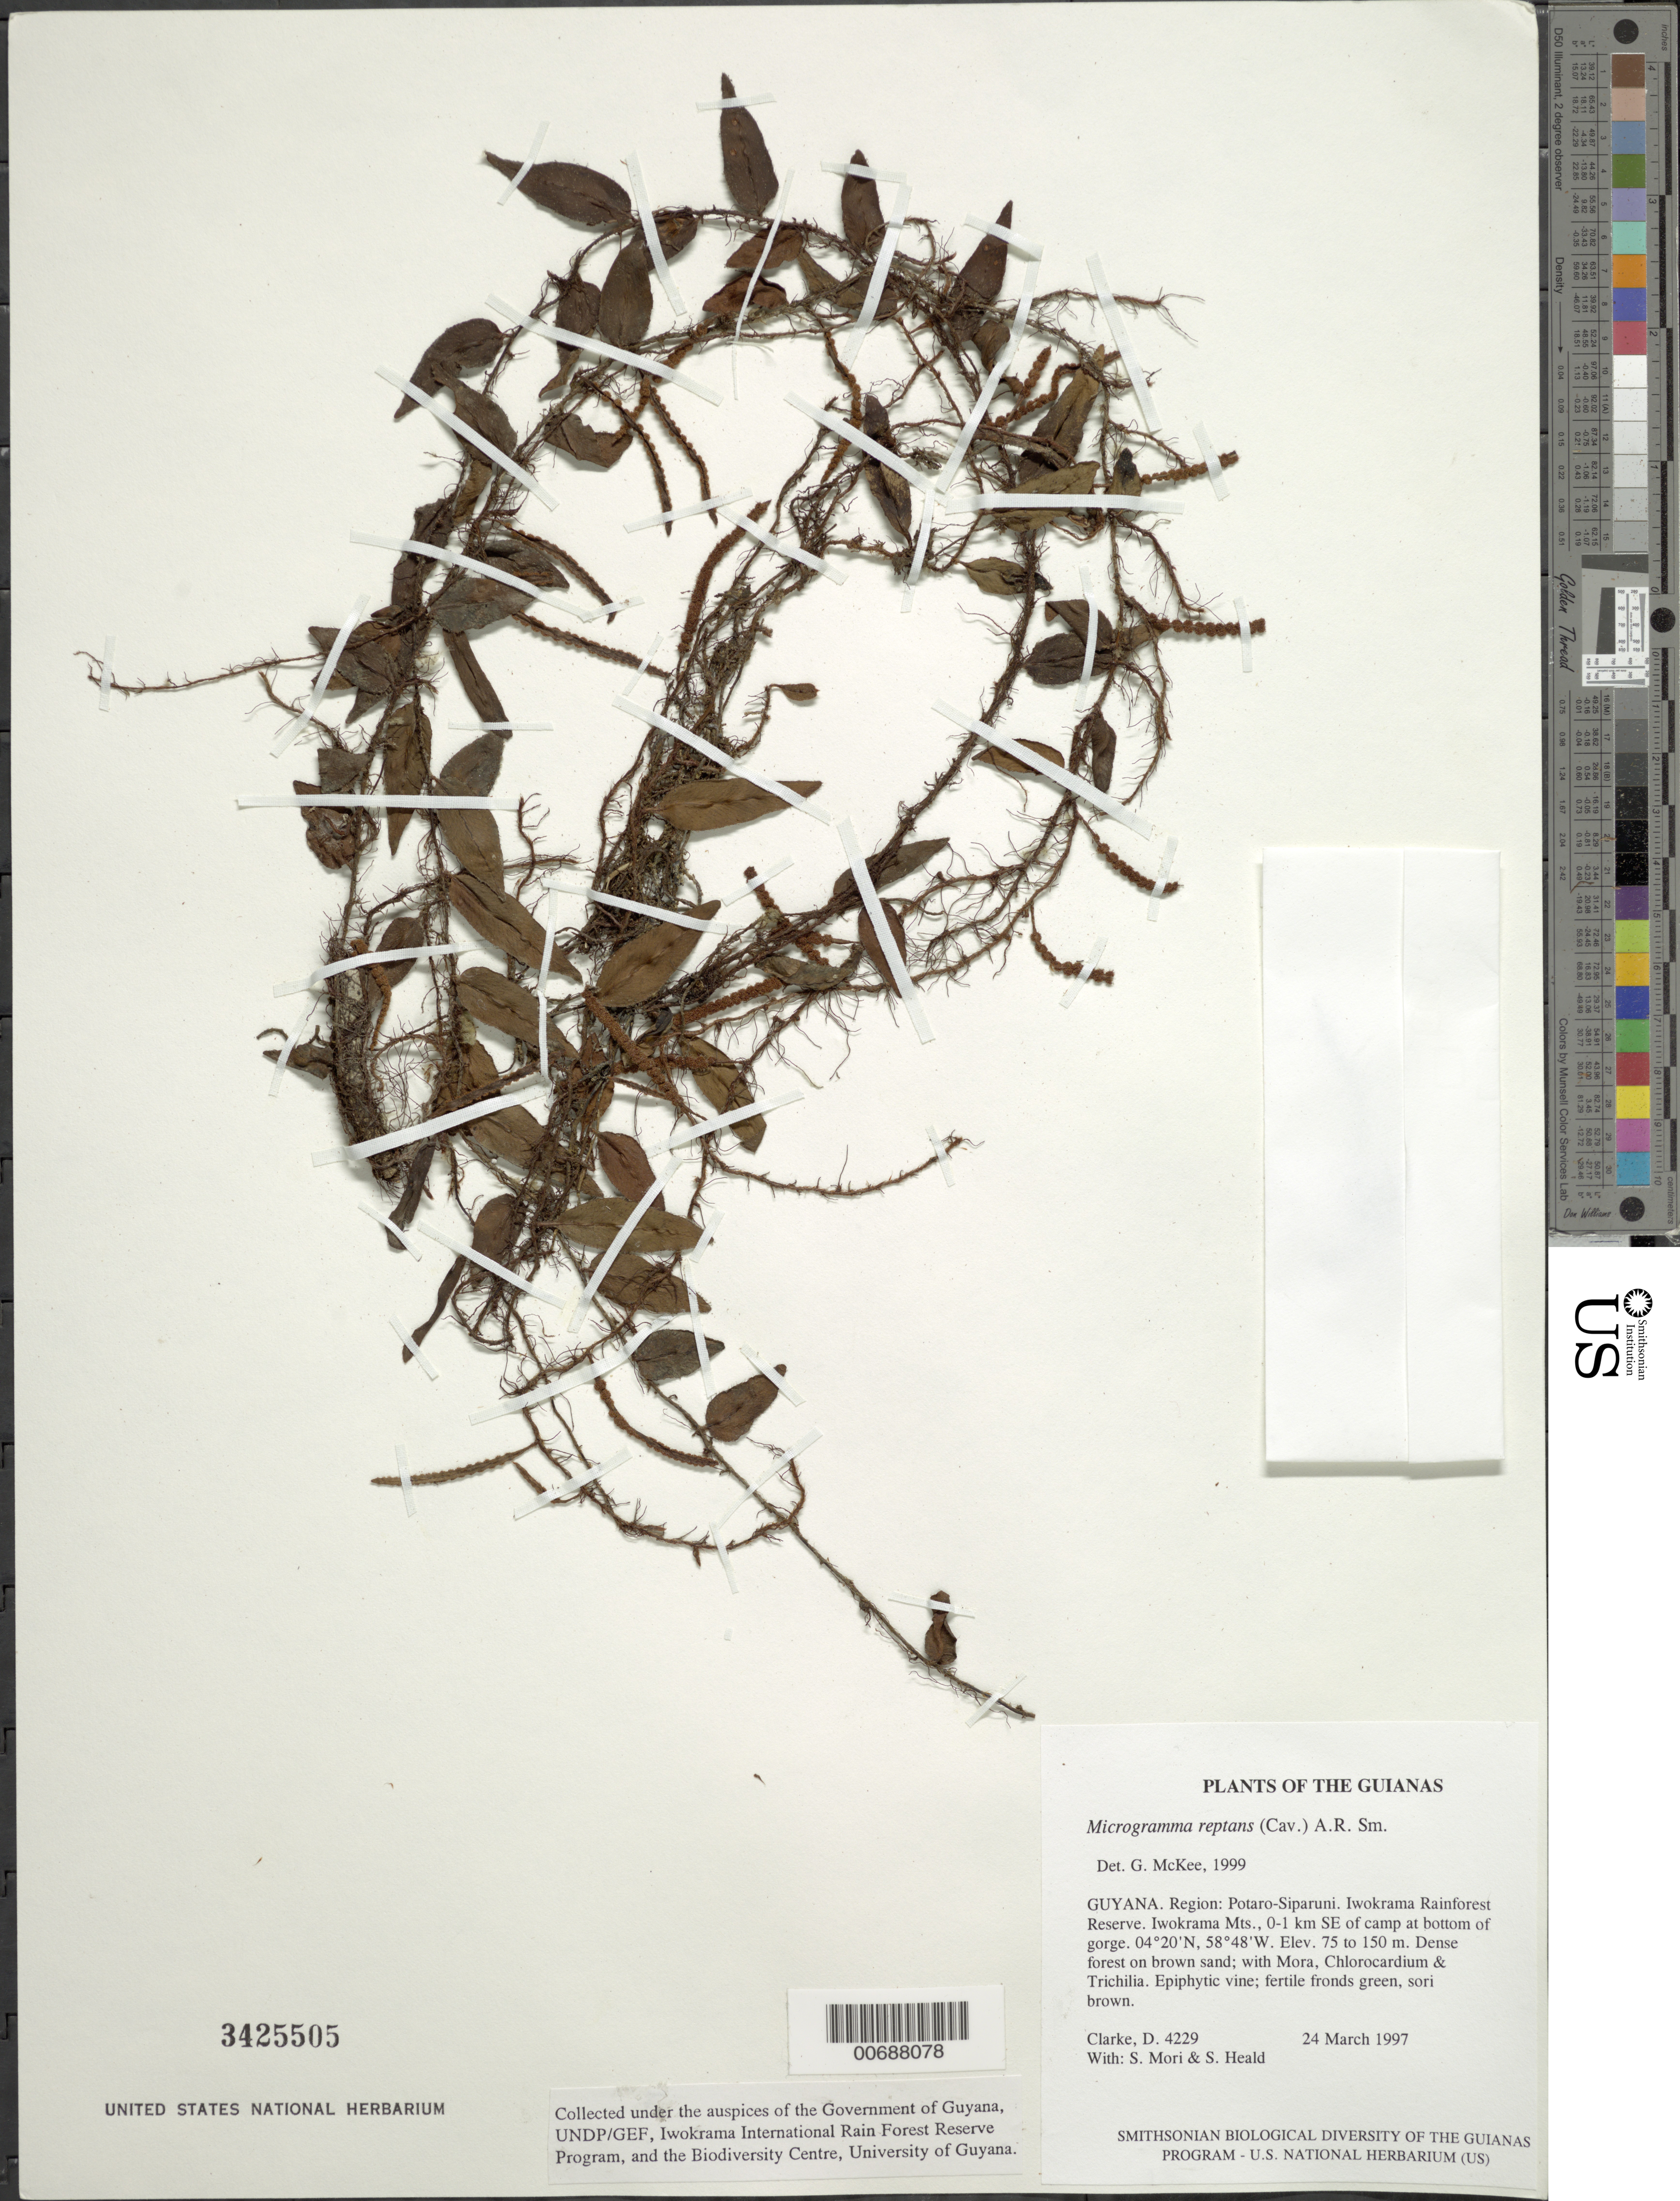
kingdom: Plantae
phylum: Tracheophyta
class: Polypodiopsida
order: Polypodiales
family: Polypodiaceae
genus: Microgramma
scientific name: Microgramma reptans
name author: (Cav.) A.R. Sm.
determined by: McKee, G. S., (US), NMNH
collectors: H. D. Clarke, S. Mori & S. Heald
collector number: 4229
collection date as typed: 24 March 1997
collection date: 1997-03-24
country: Guyana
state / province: Potaro-Siparuni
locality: Iwokrama Rainforest Reserve. Iwokrama Mts., 0-1 km SE of camp at bottom of gorge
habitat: Dense forest on brown sand; with Mora, Chlorocardium & Trichilia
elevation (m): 75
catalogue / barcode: US 3425505